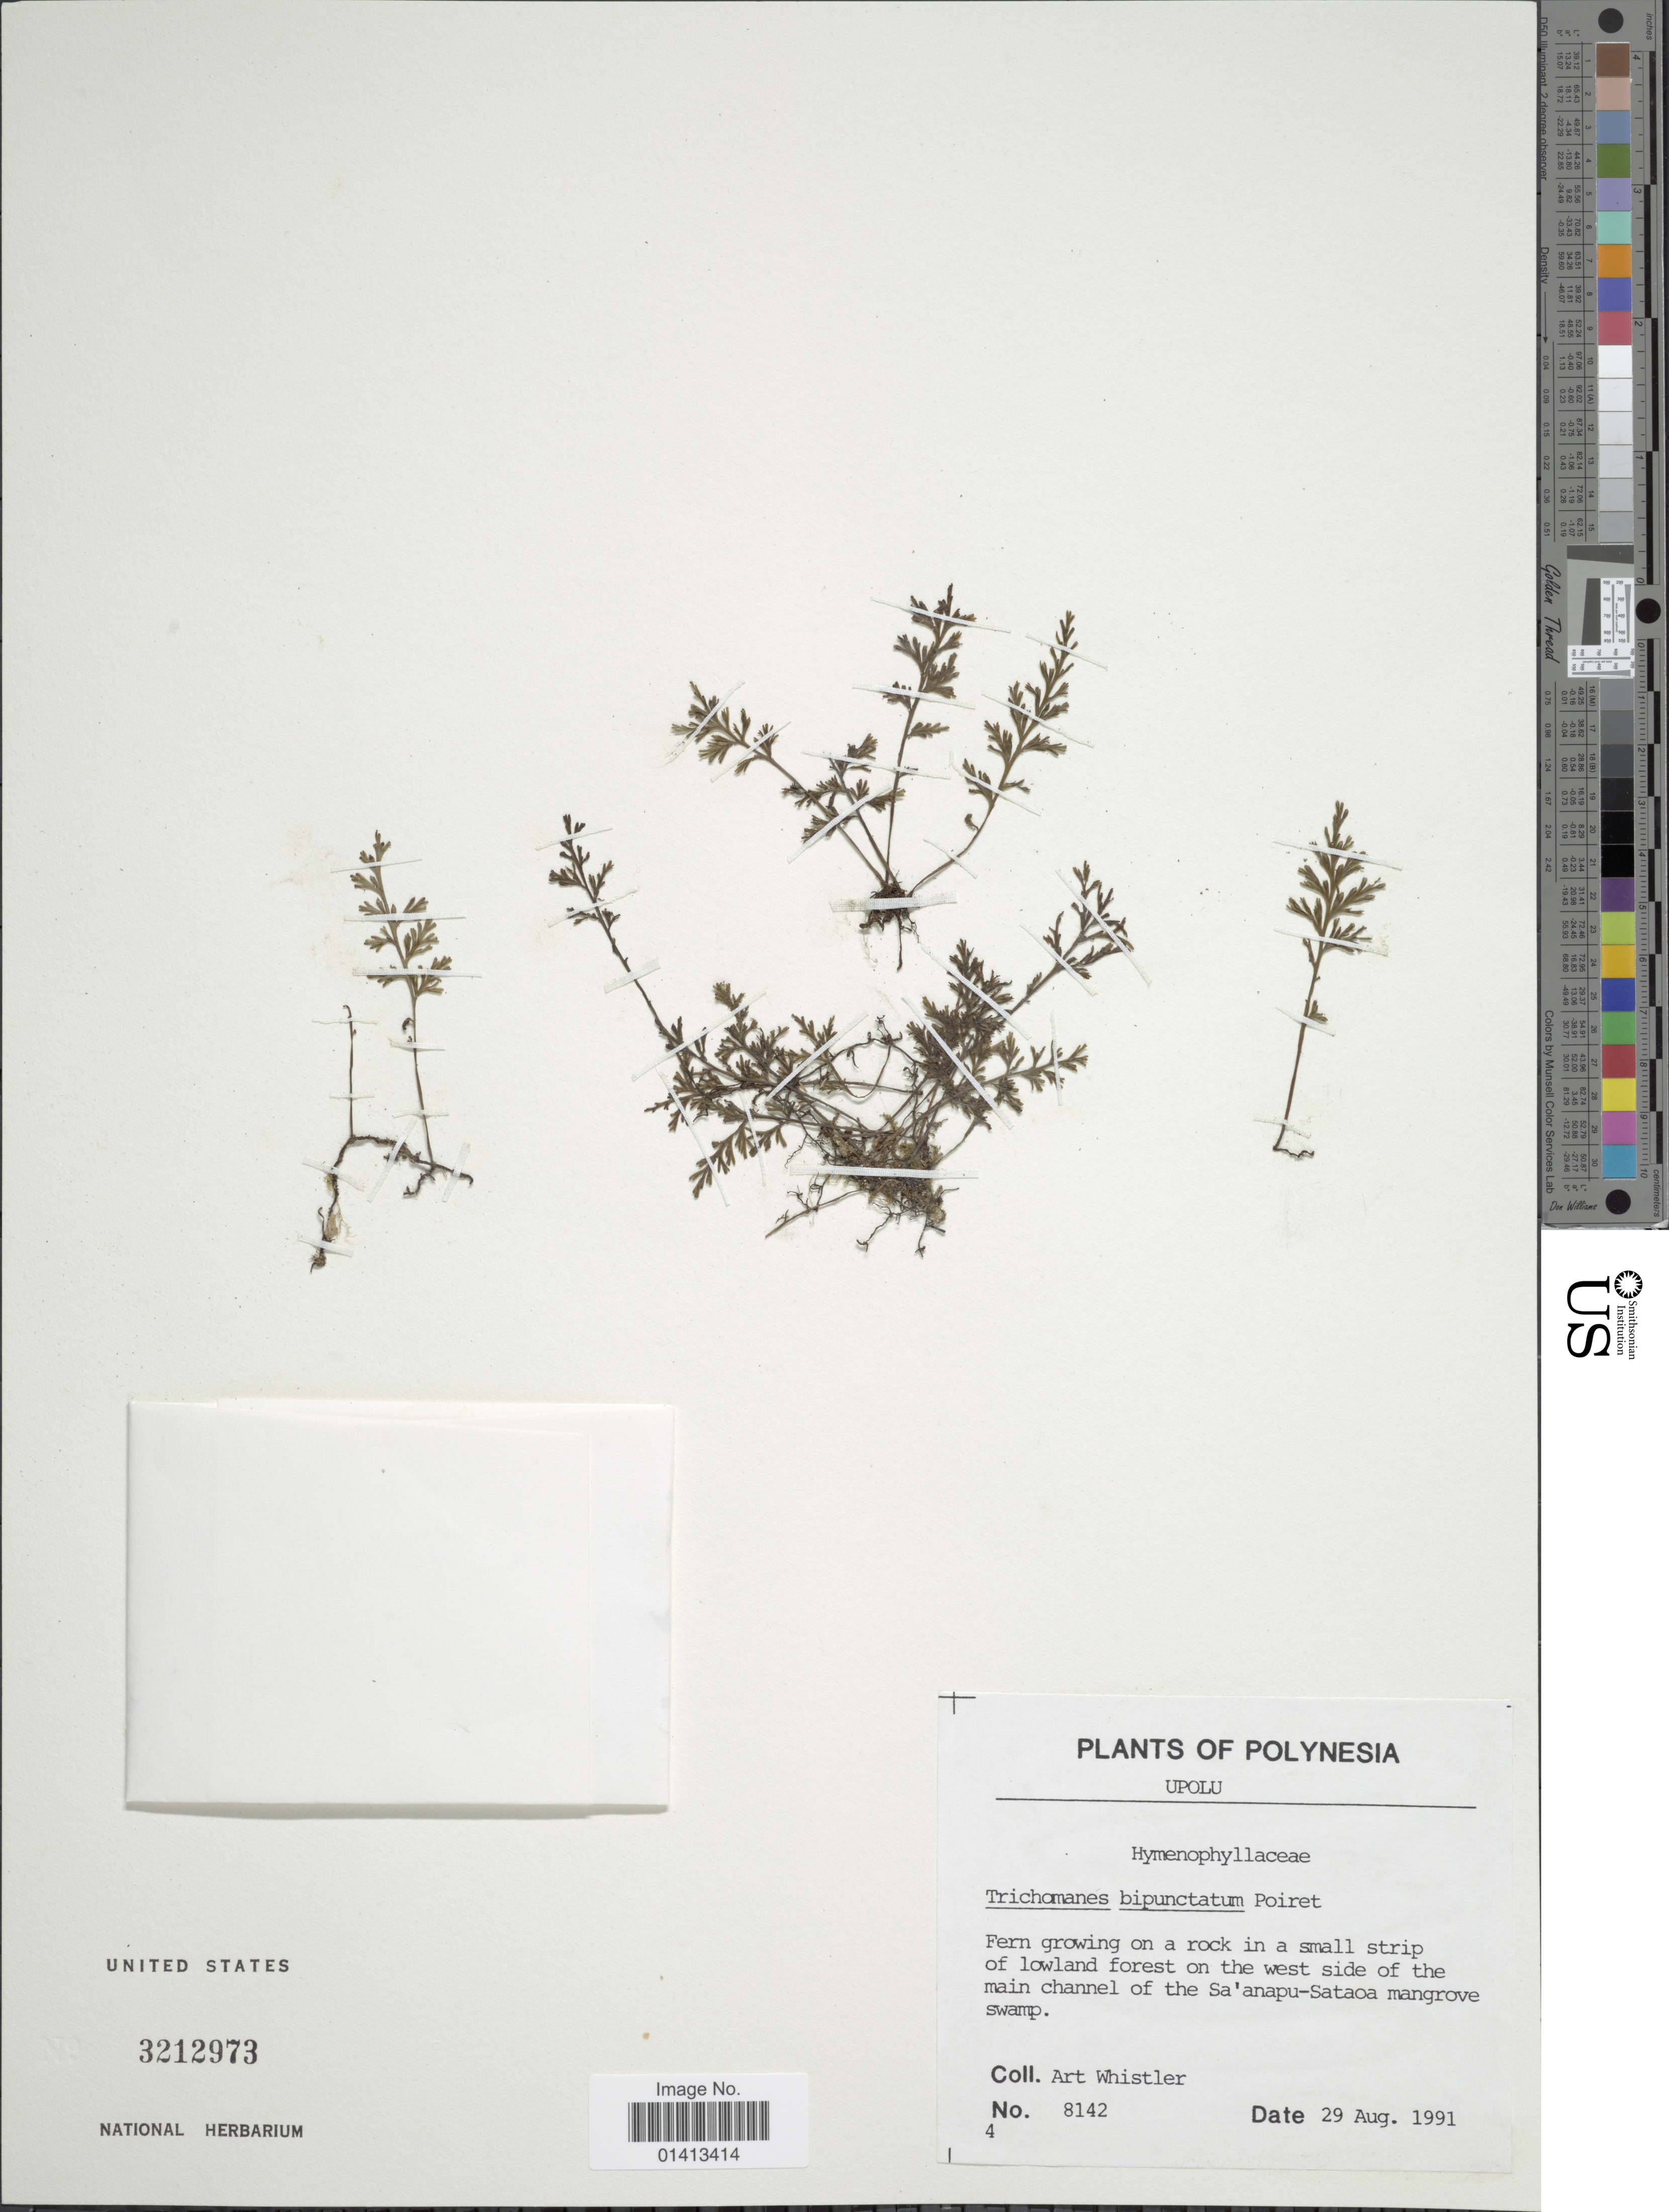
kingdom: Plantae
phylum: Tracheophyta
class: Polypodiopsida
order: Hymenophyllales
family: Hymenophyllaceae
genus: Crepidomanes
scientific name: Crepidomanes bipunctatum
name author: (Poir.) Copel.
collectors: A. Whistler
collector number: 8142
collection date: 1991-08-29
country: Samoa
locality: Polynesia, Upolu, of lowland forest on the west side of the main channel of the Sa'anapu-Sataoa mangrove swamp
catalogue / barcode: US 3212973